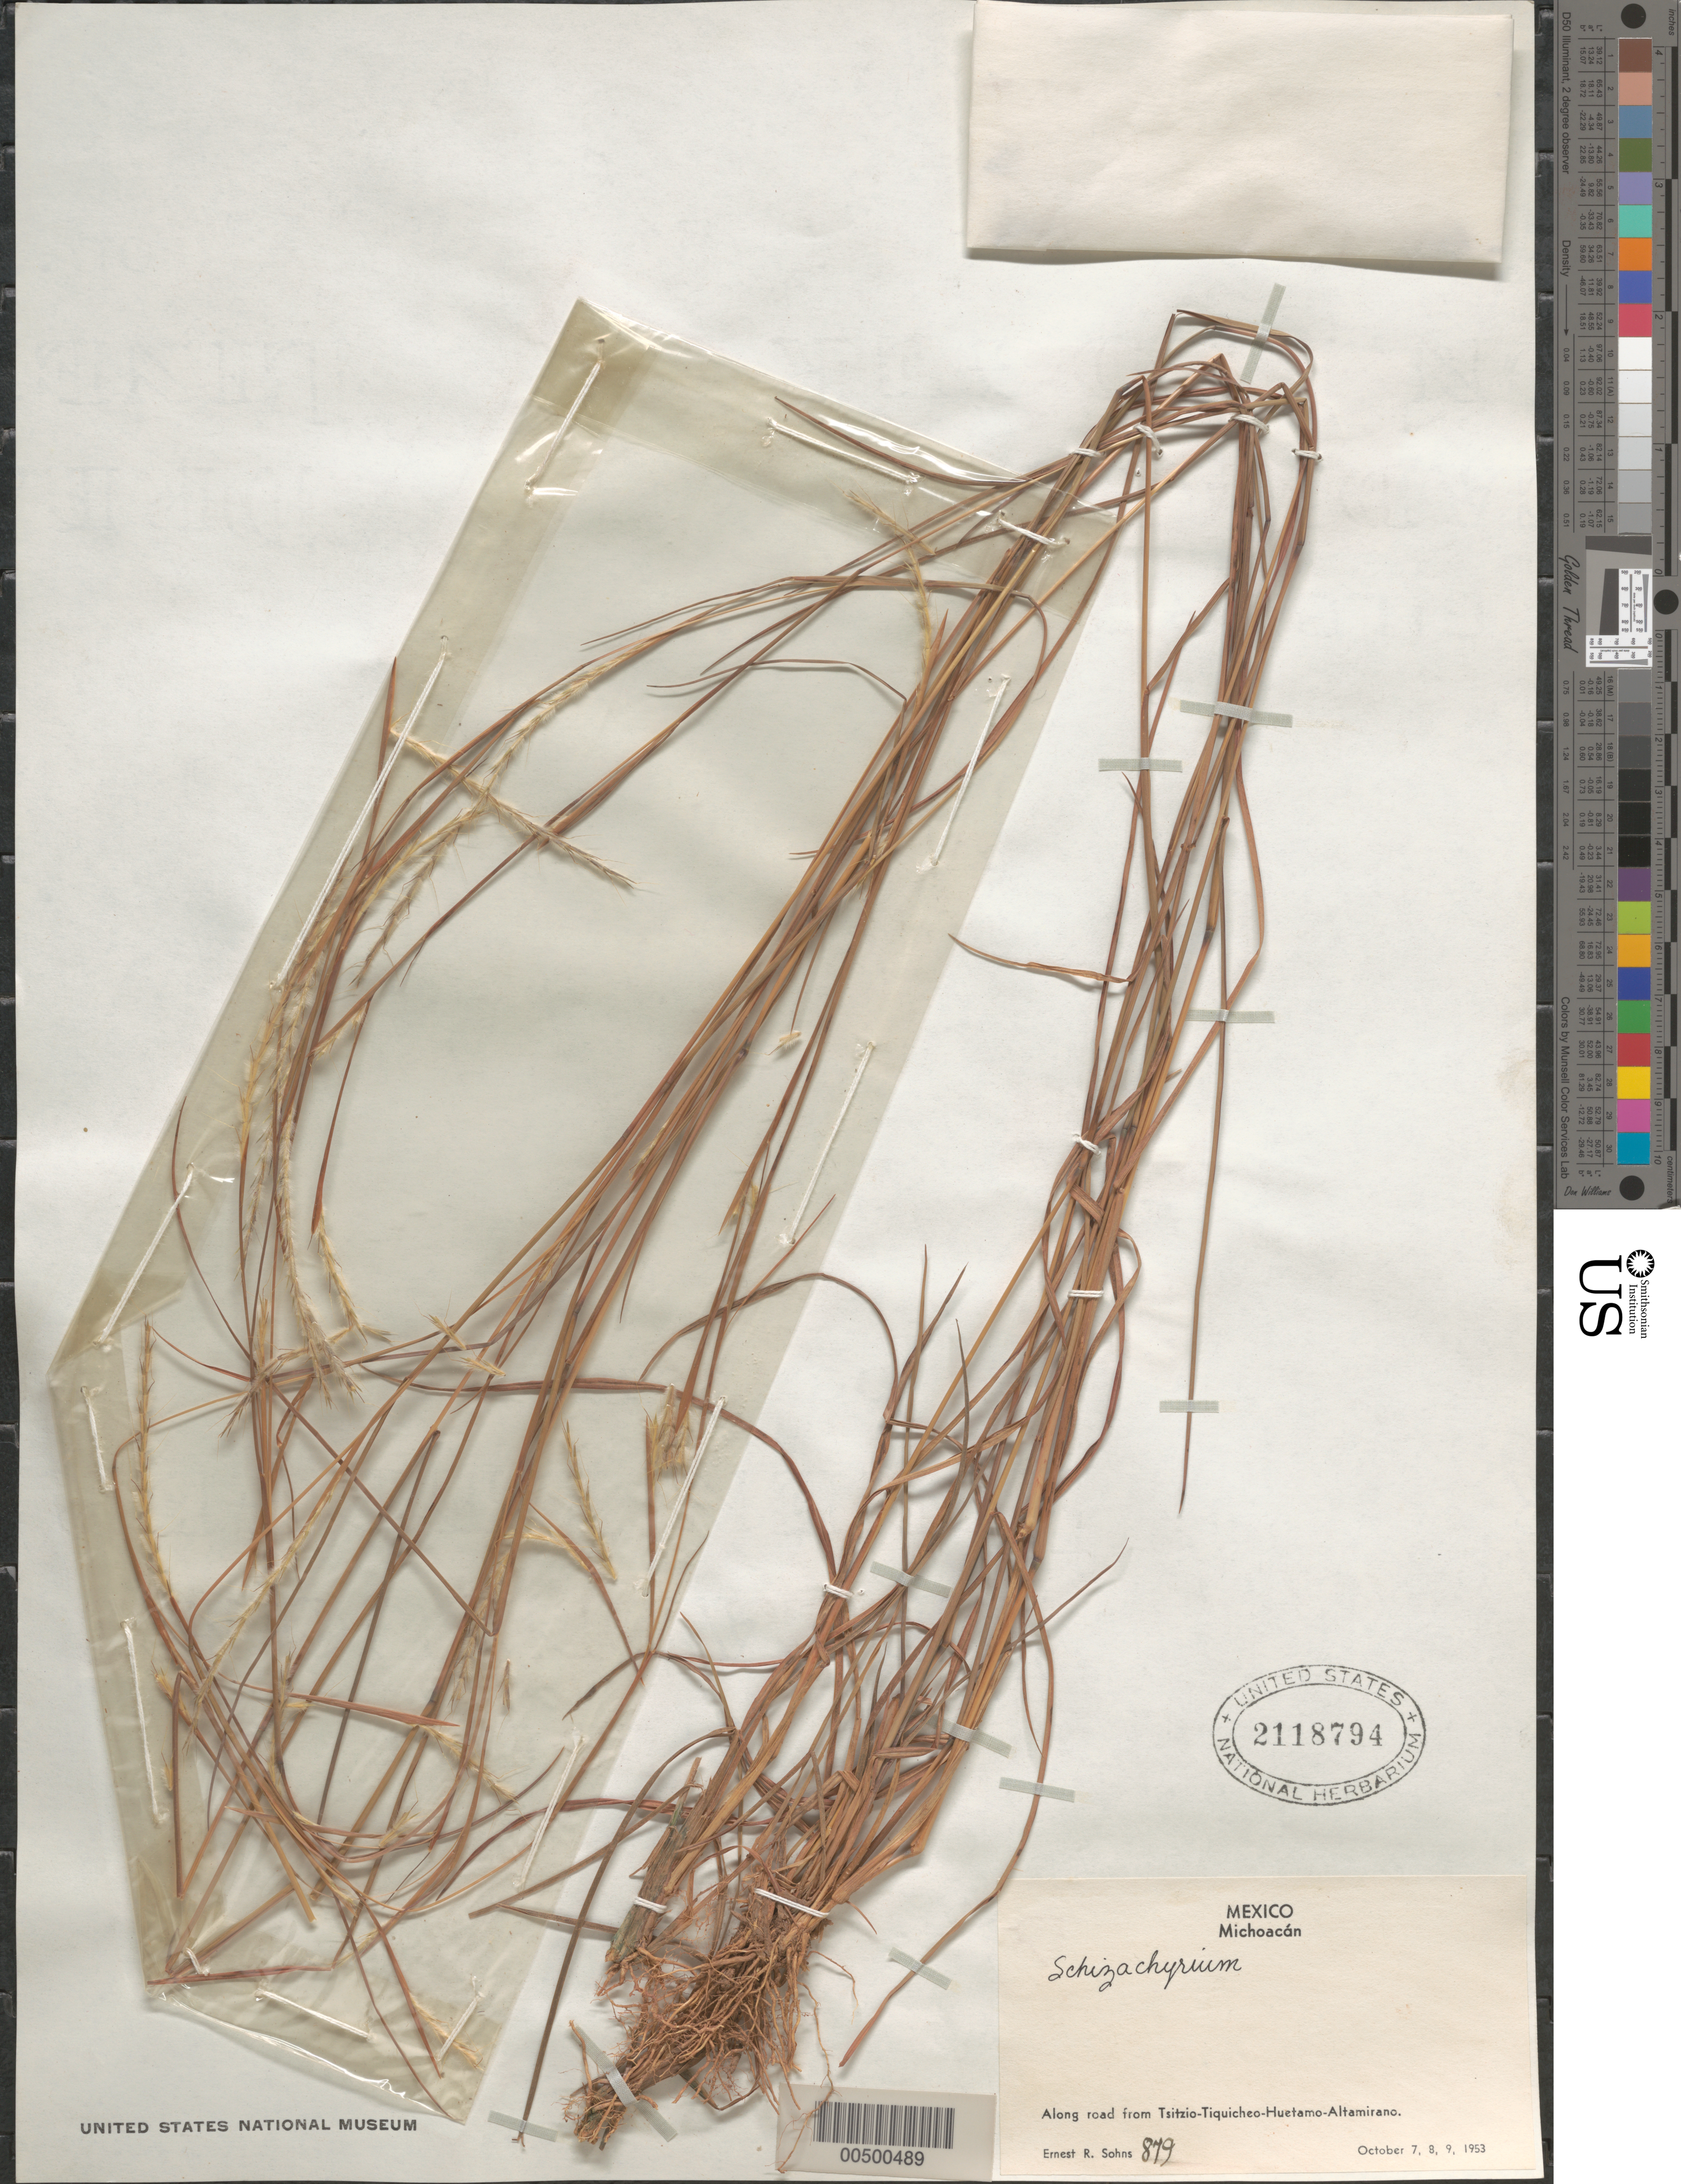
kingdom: Plantae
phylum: Tracheophyta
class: Liliopsida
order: Poales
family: Poaceae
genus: Schizachyrium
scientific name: Schizachyrium sp.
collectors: E. R. Sohns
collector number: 879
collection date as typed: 7 Oct 1953 to 9 Oct 1953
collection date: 1953-10-07/1953-10-09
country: Mexico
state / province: Michoacán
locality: Along rd from Tsitzio-Tiquicheo-Huetamo-Altamirano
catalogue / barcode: US 2118794